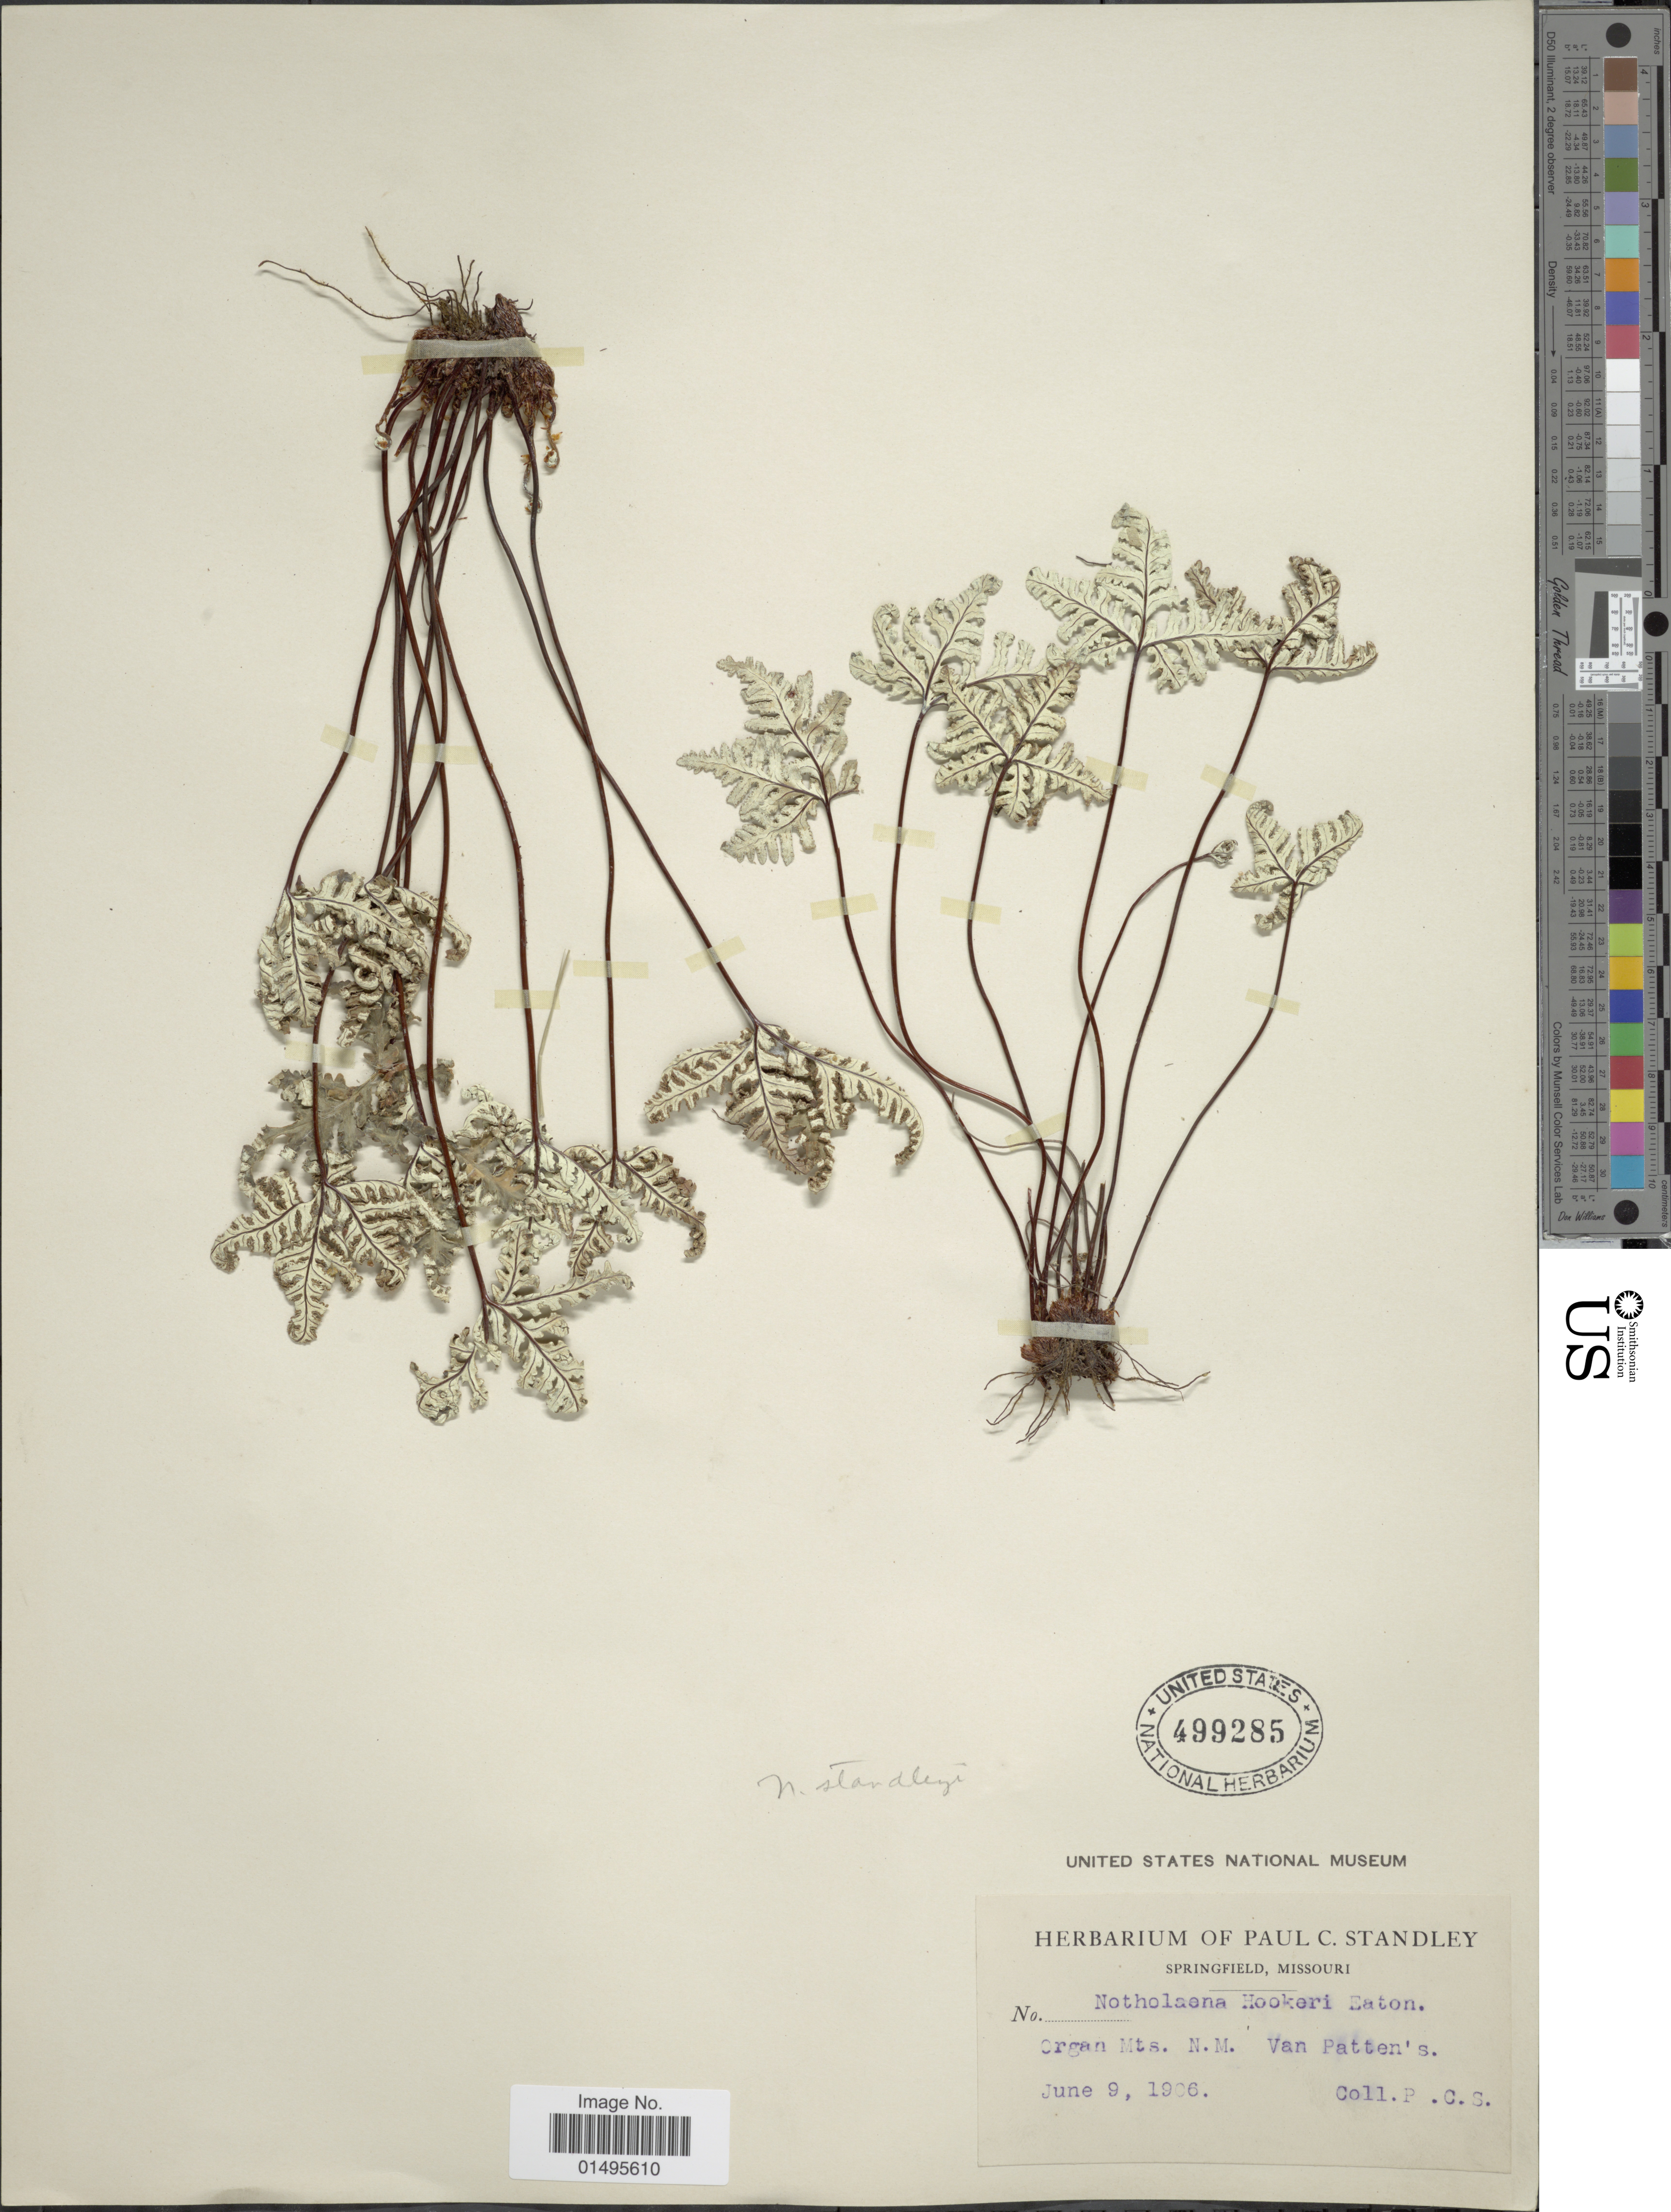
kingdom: Plantae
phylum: Tracheophyta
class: Polypodiopsida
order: Polypodiales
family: Pteridaceae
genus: Notholaena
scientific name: Notholaena standleyi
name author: Maxon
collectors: P. C. Standley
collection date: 1906-06-09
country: United States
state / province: New Mexico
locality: Organ Mts. N.M. Van Patten's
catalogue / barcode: US 499285